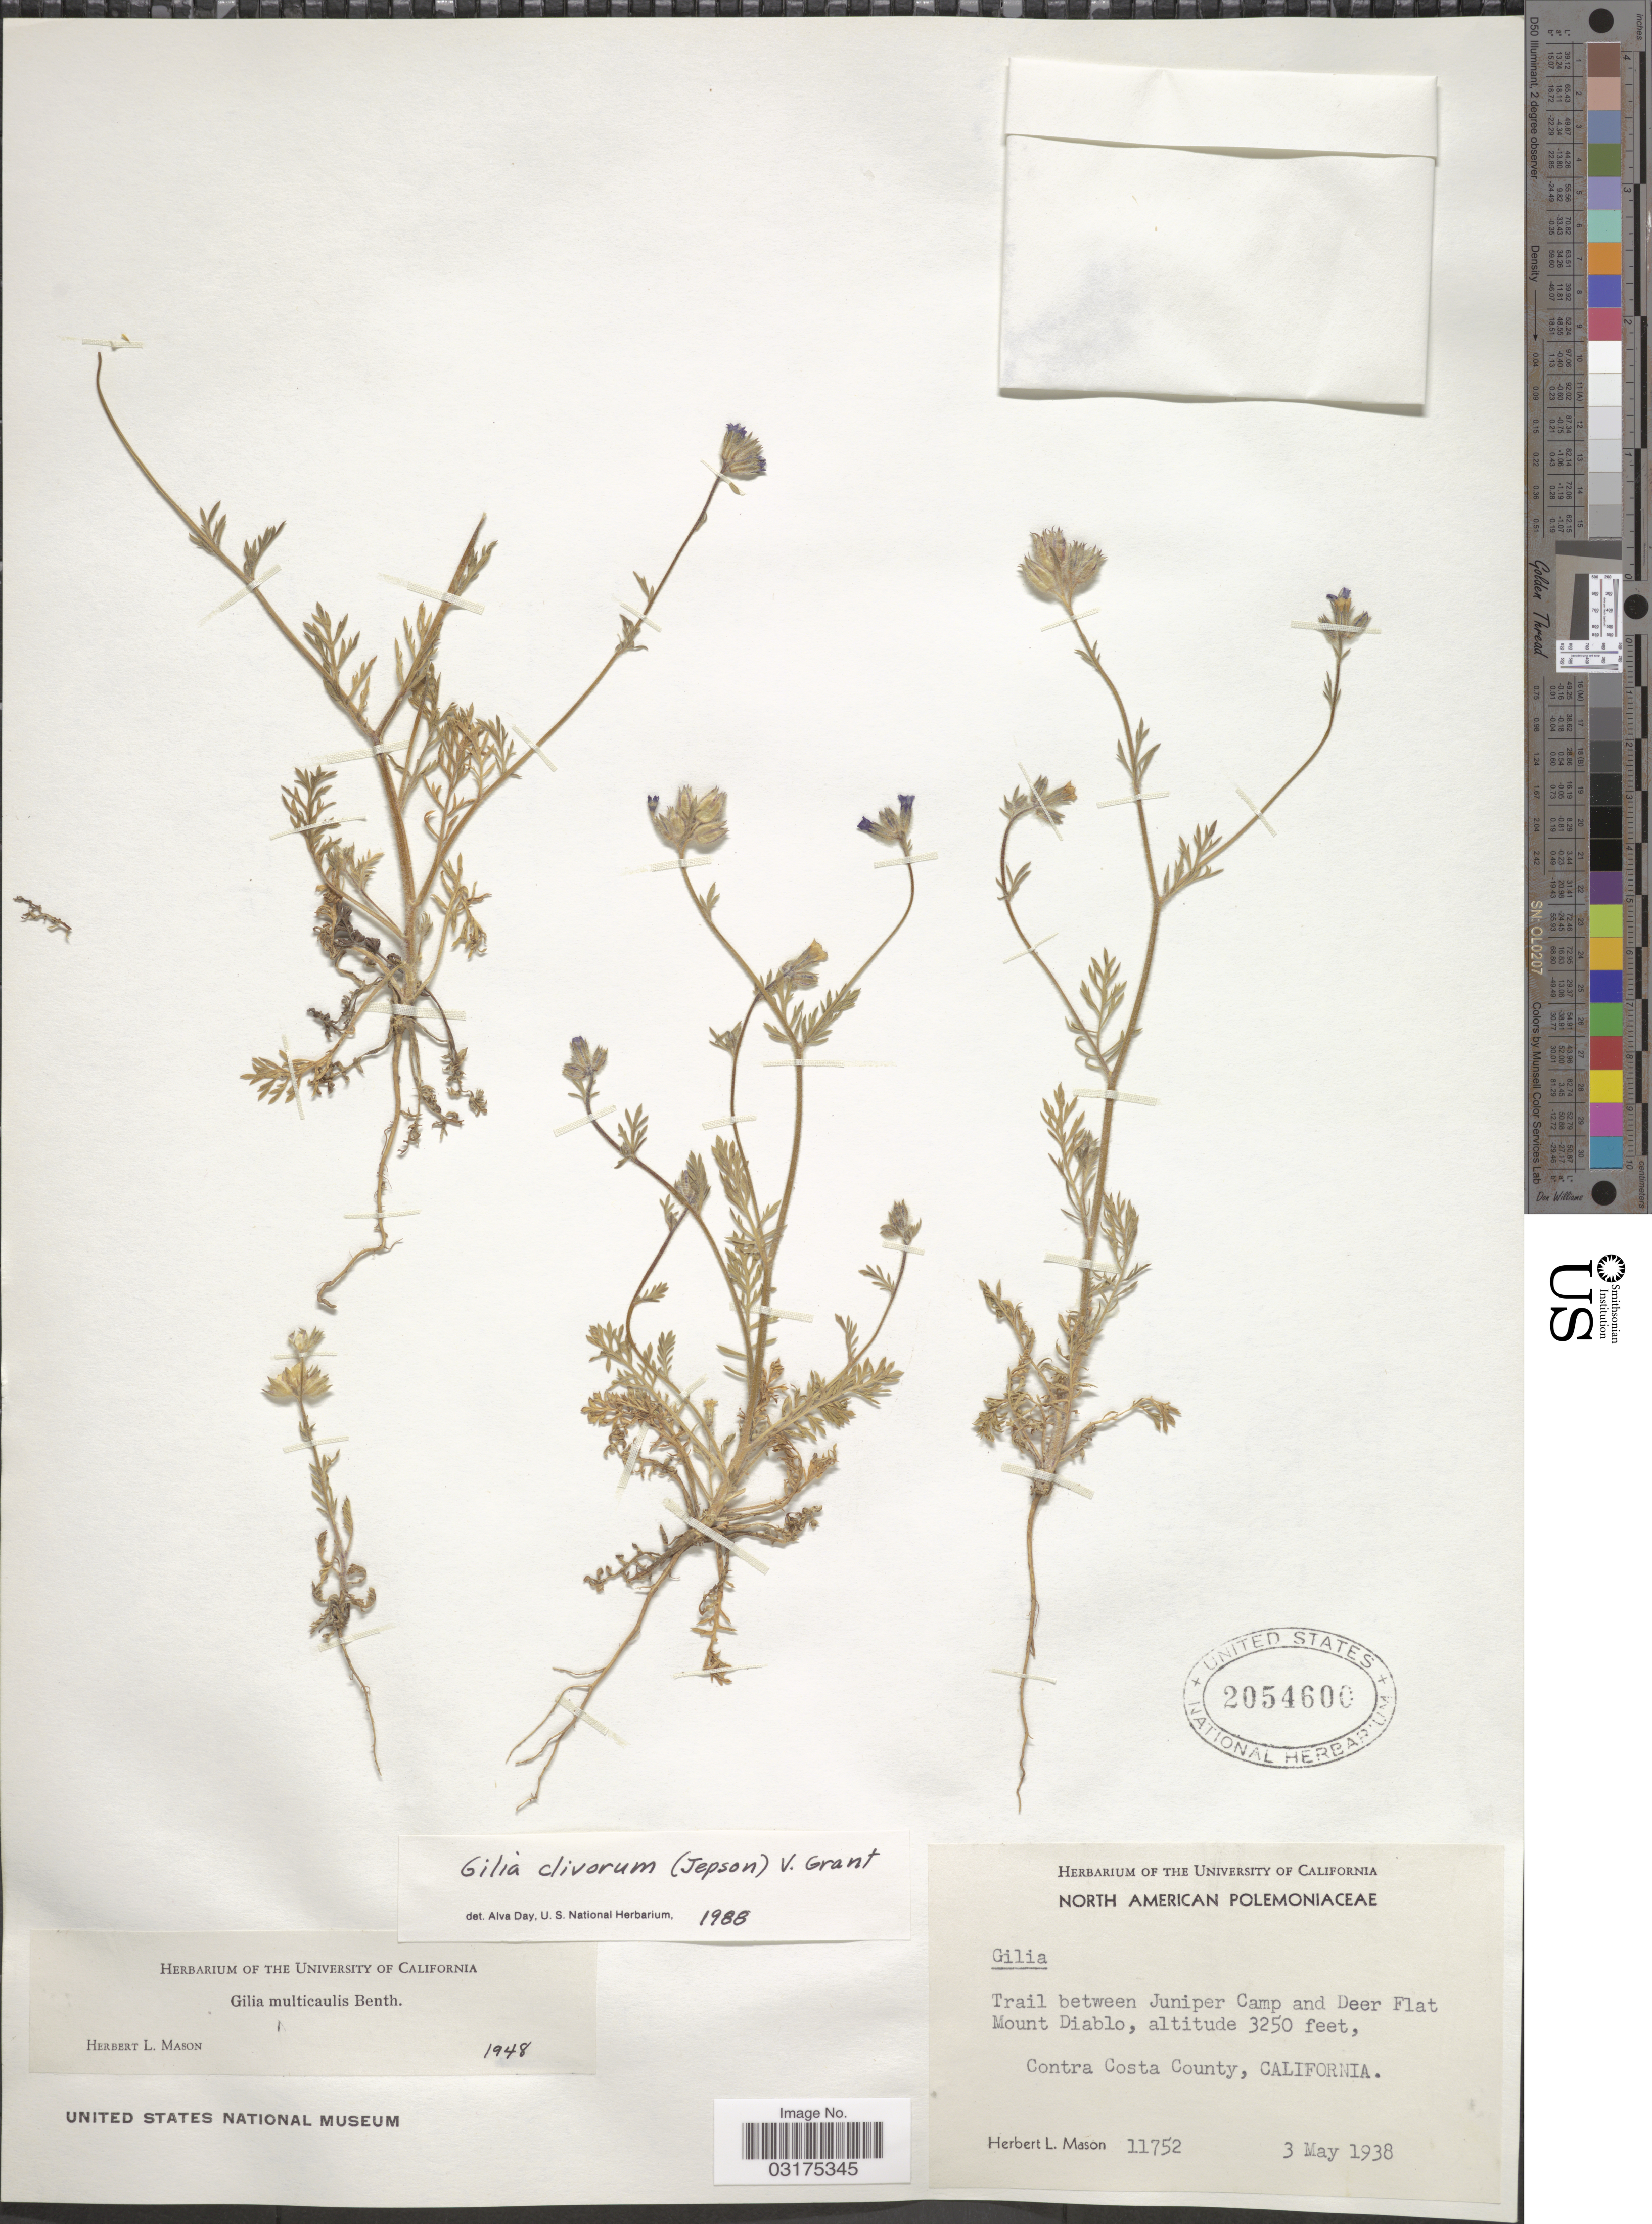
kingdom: Plantae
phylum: Tracheophyta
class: Magnoliopsida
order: Ericales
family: Polemoniaceae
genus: Gilia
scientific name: Gilia clivorum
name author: (Jeps.) V.E. Grant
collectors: H. L. Mason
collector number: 11752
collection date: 1938-05-03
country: United States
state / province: California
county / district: Contra Costa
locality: Trail between Juniper Camp and Deer Flat Mount Diablo, Contra Costa County.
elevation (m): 991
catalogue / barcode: US 2054600